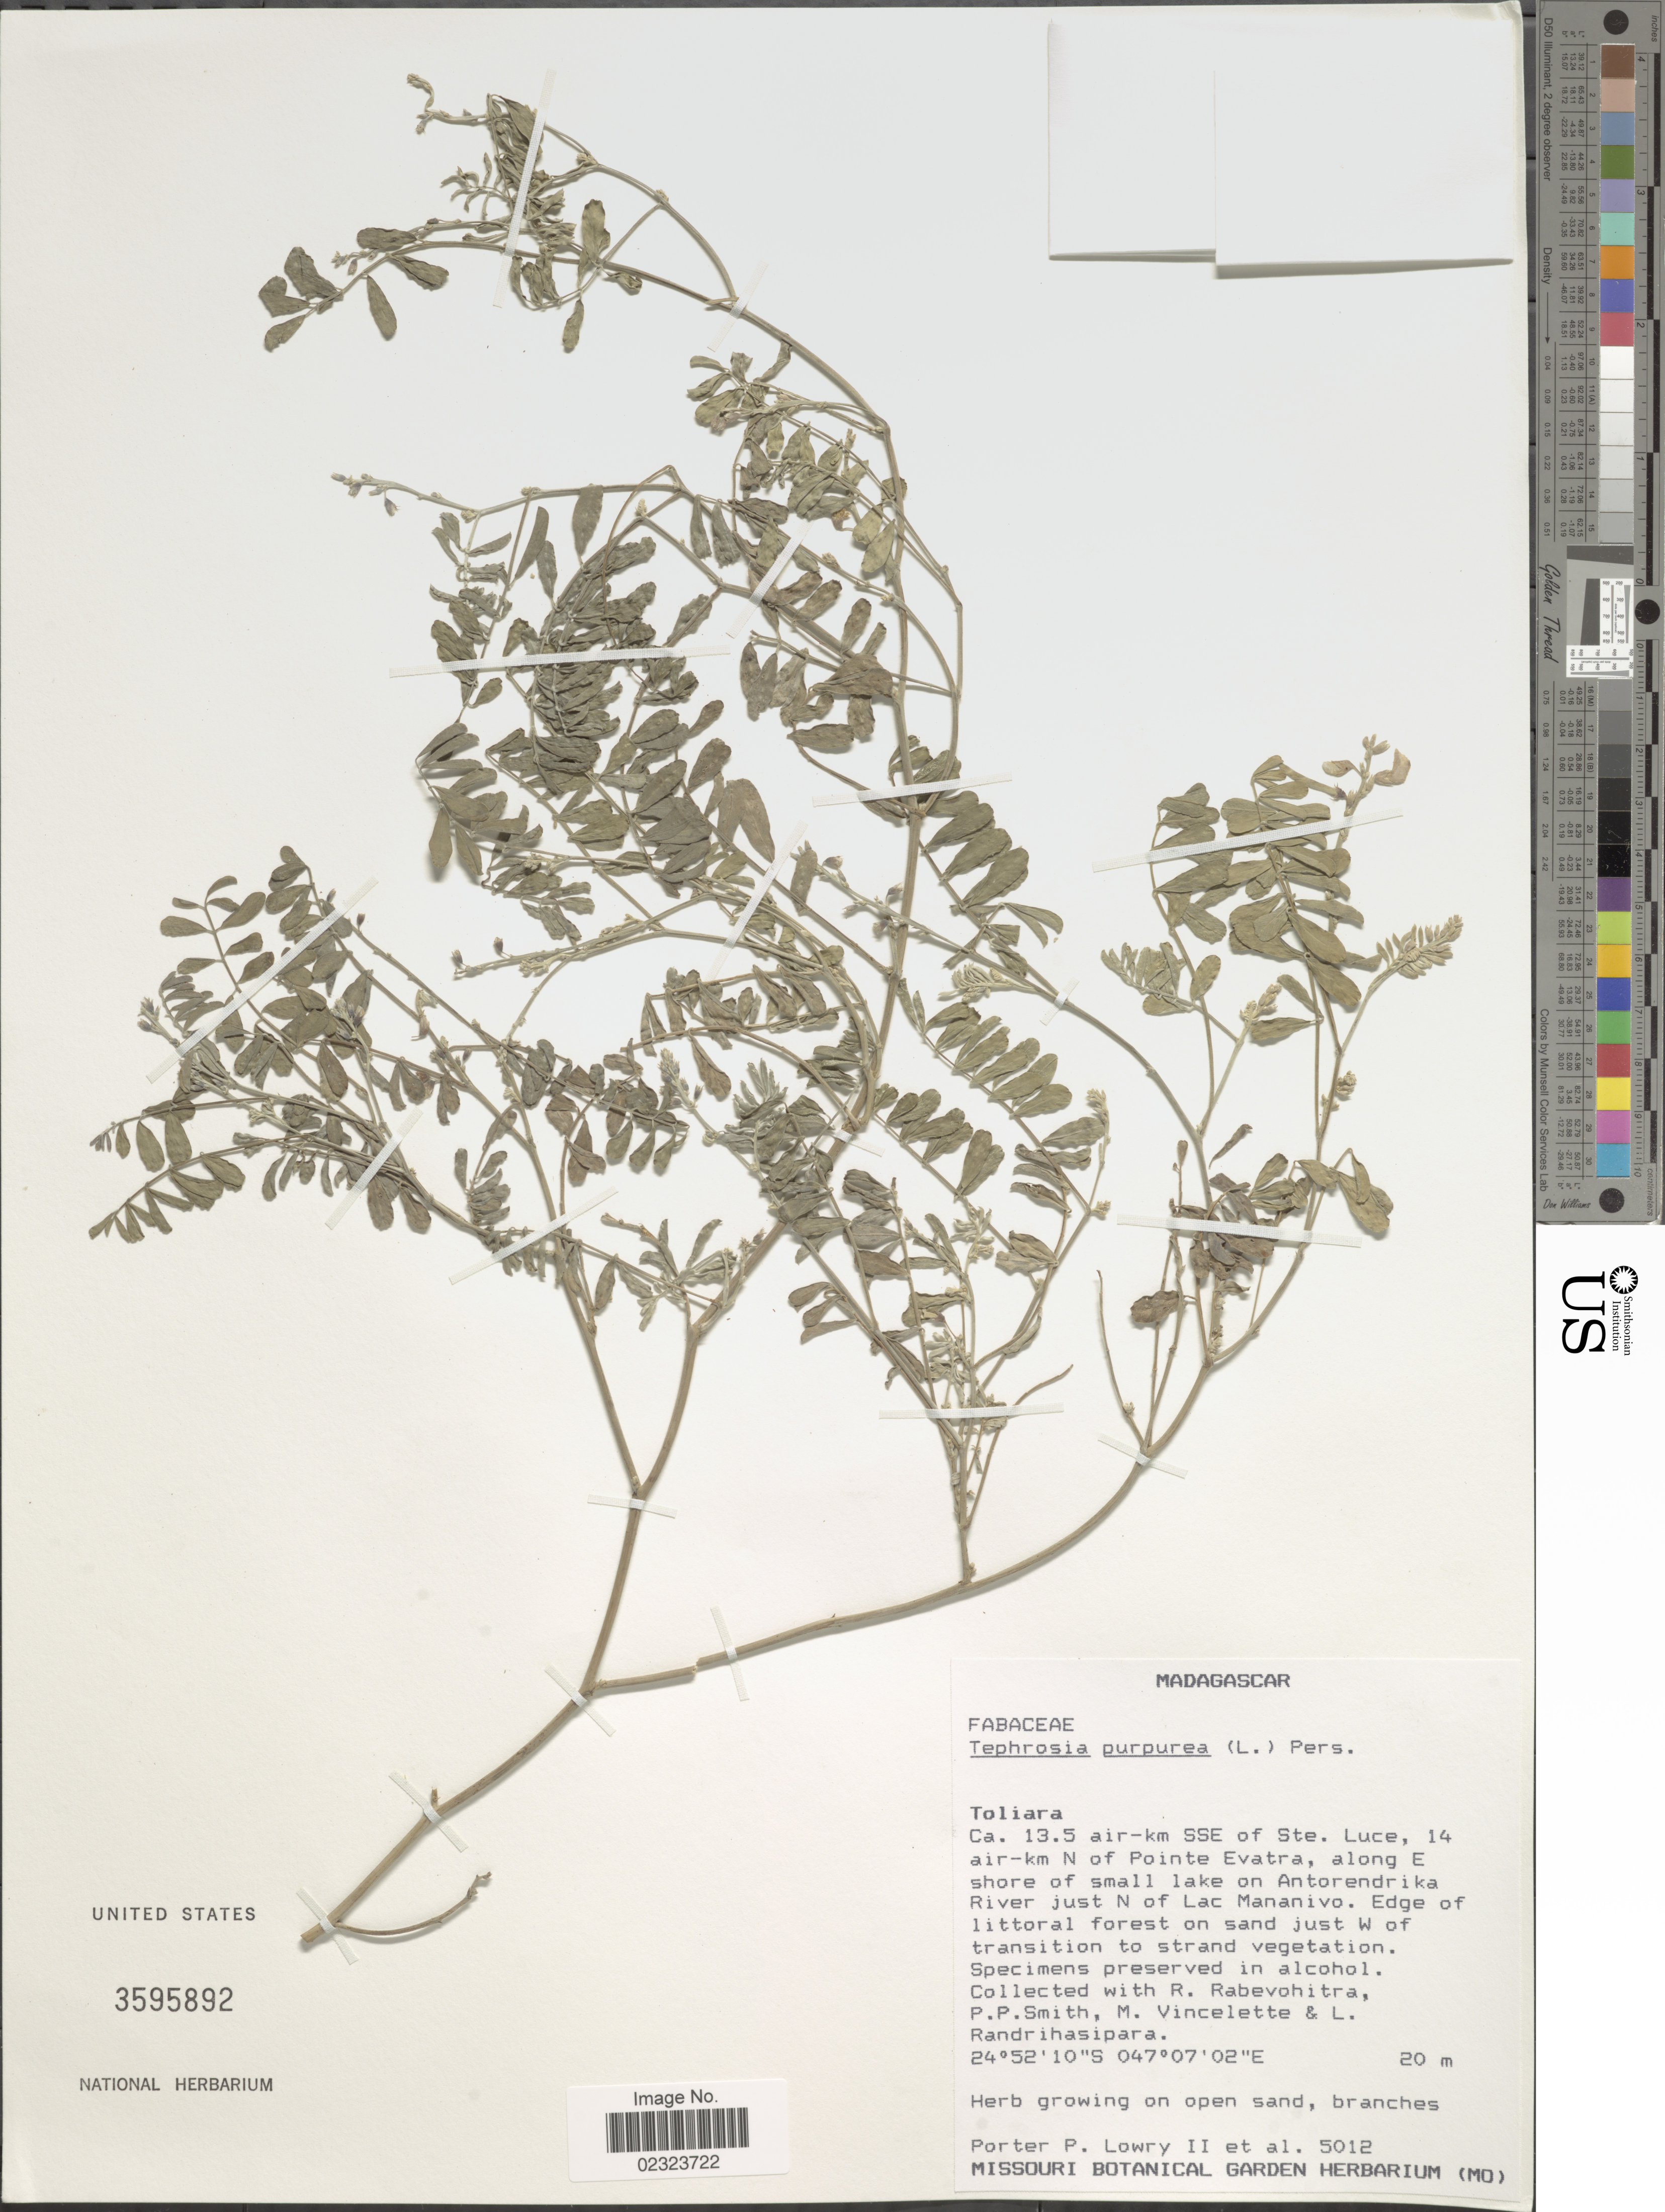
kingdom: Plantae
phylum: Tracheophyta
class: Magnoliopsida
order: Fabales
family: Fabaceae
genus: Tephrosia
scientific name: Tephrosia purpurea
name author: (L.) Pers.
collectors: P. P. Lowry, R. Rabevohitra, P. Smith, M. Vincelette & L. Randrihasipara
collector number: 5012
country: Madagascar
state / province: Anosy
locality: Ca. 13.5 air-km SSE of Ste. Luce, 14 air-km n of Pointe Evatra, along E shore of small lake on Antorendrika River just N of Lac Mananivo, edge of littoral forest on sand just W of transition to strand vegetation.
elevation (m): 20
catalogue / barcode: US 3595892